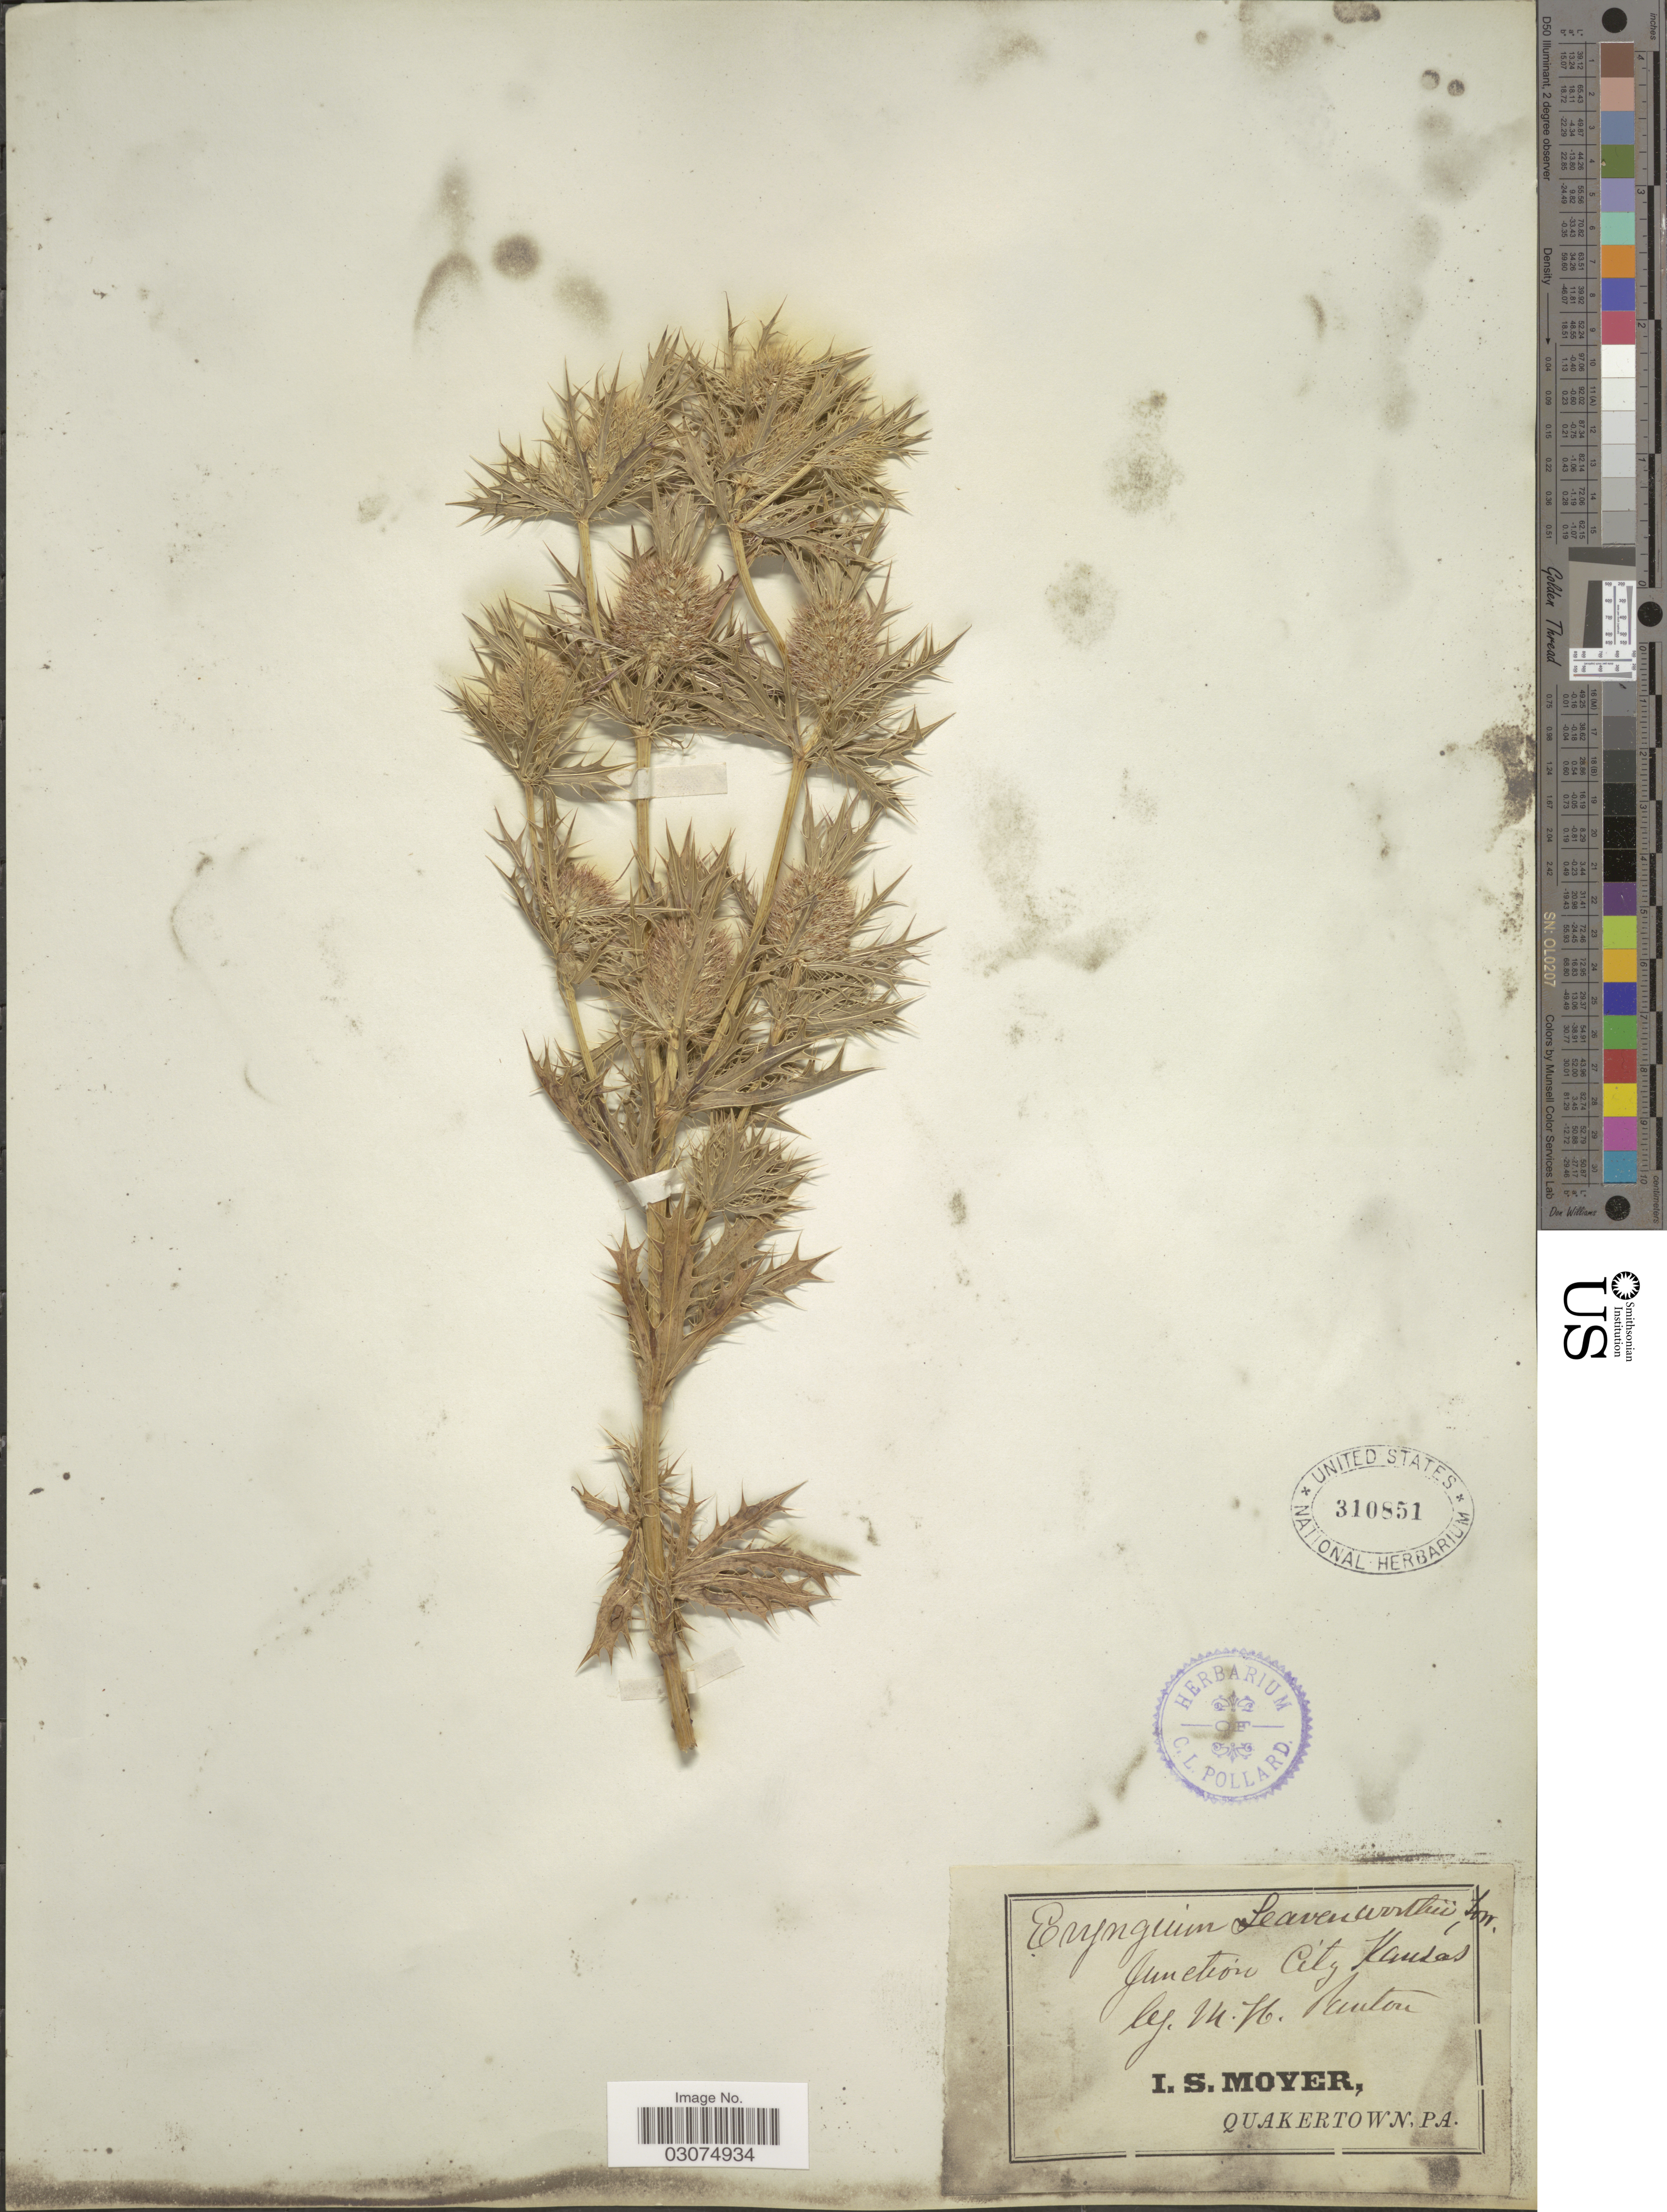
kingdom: Plantae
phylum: Tracheophyta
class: Magnoliopsida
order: Apiales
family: Apiaceae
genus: Eryngium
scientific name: Eryngium leavenworthii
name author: Torr. & A. Gray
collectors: W. Newton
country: United States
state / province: Kansas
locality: Junction City, Kansas.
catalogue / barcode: US 310851